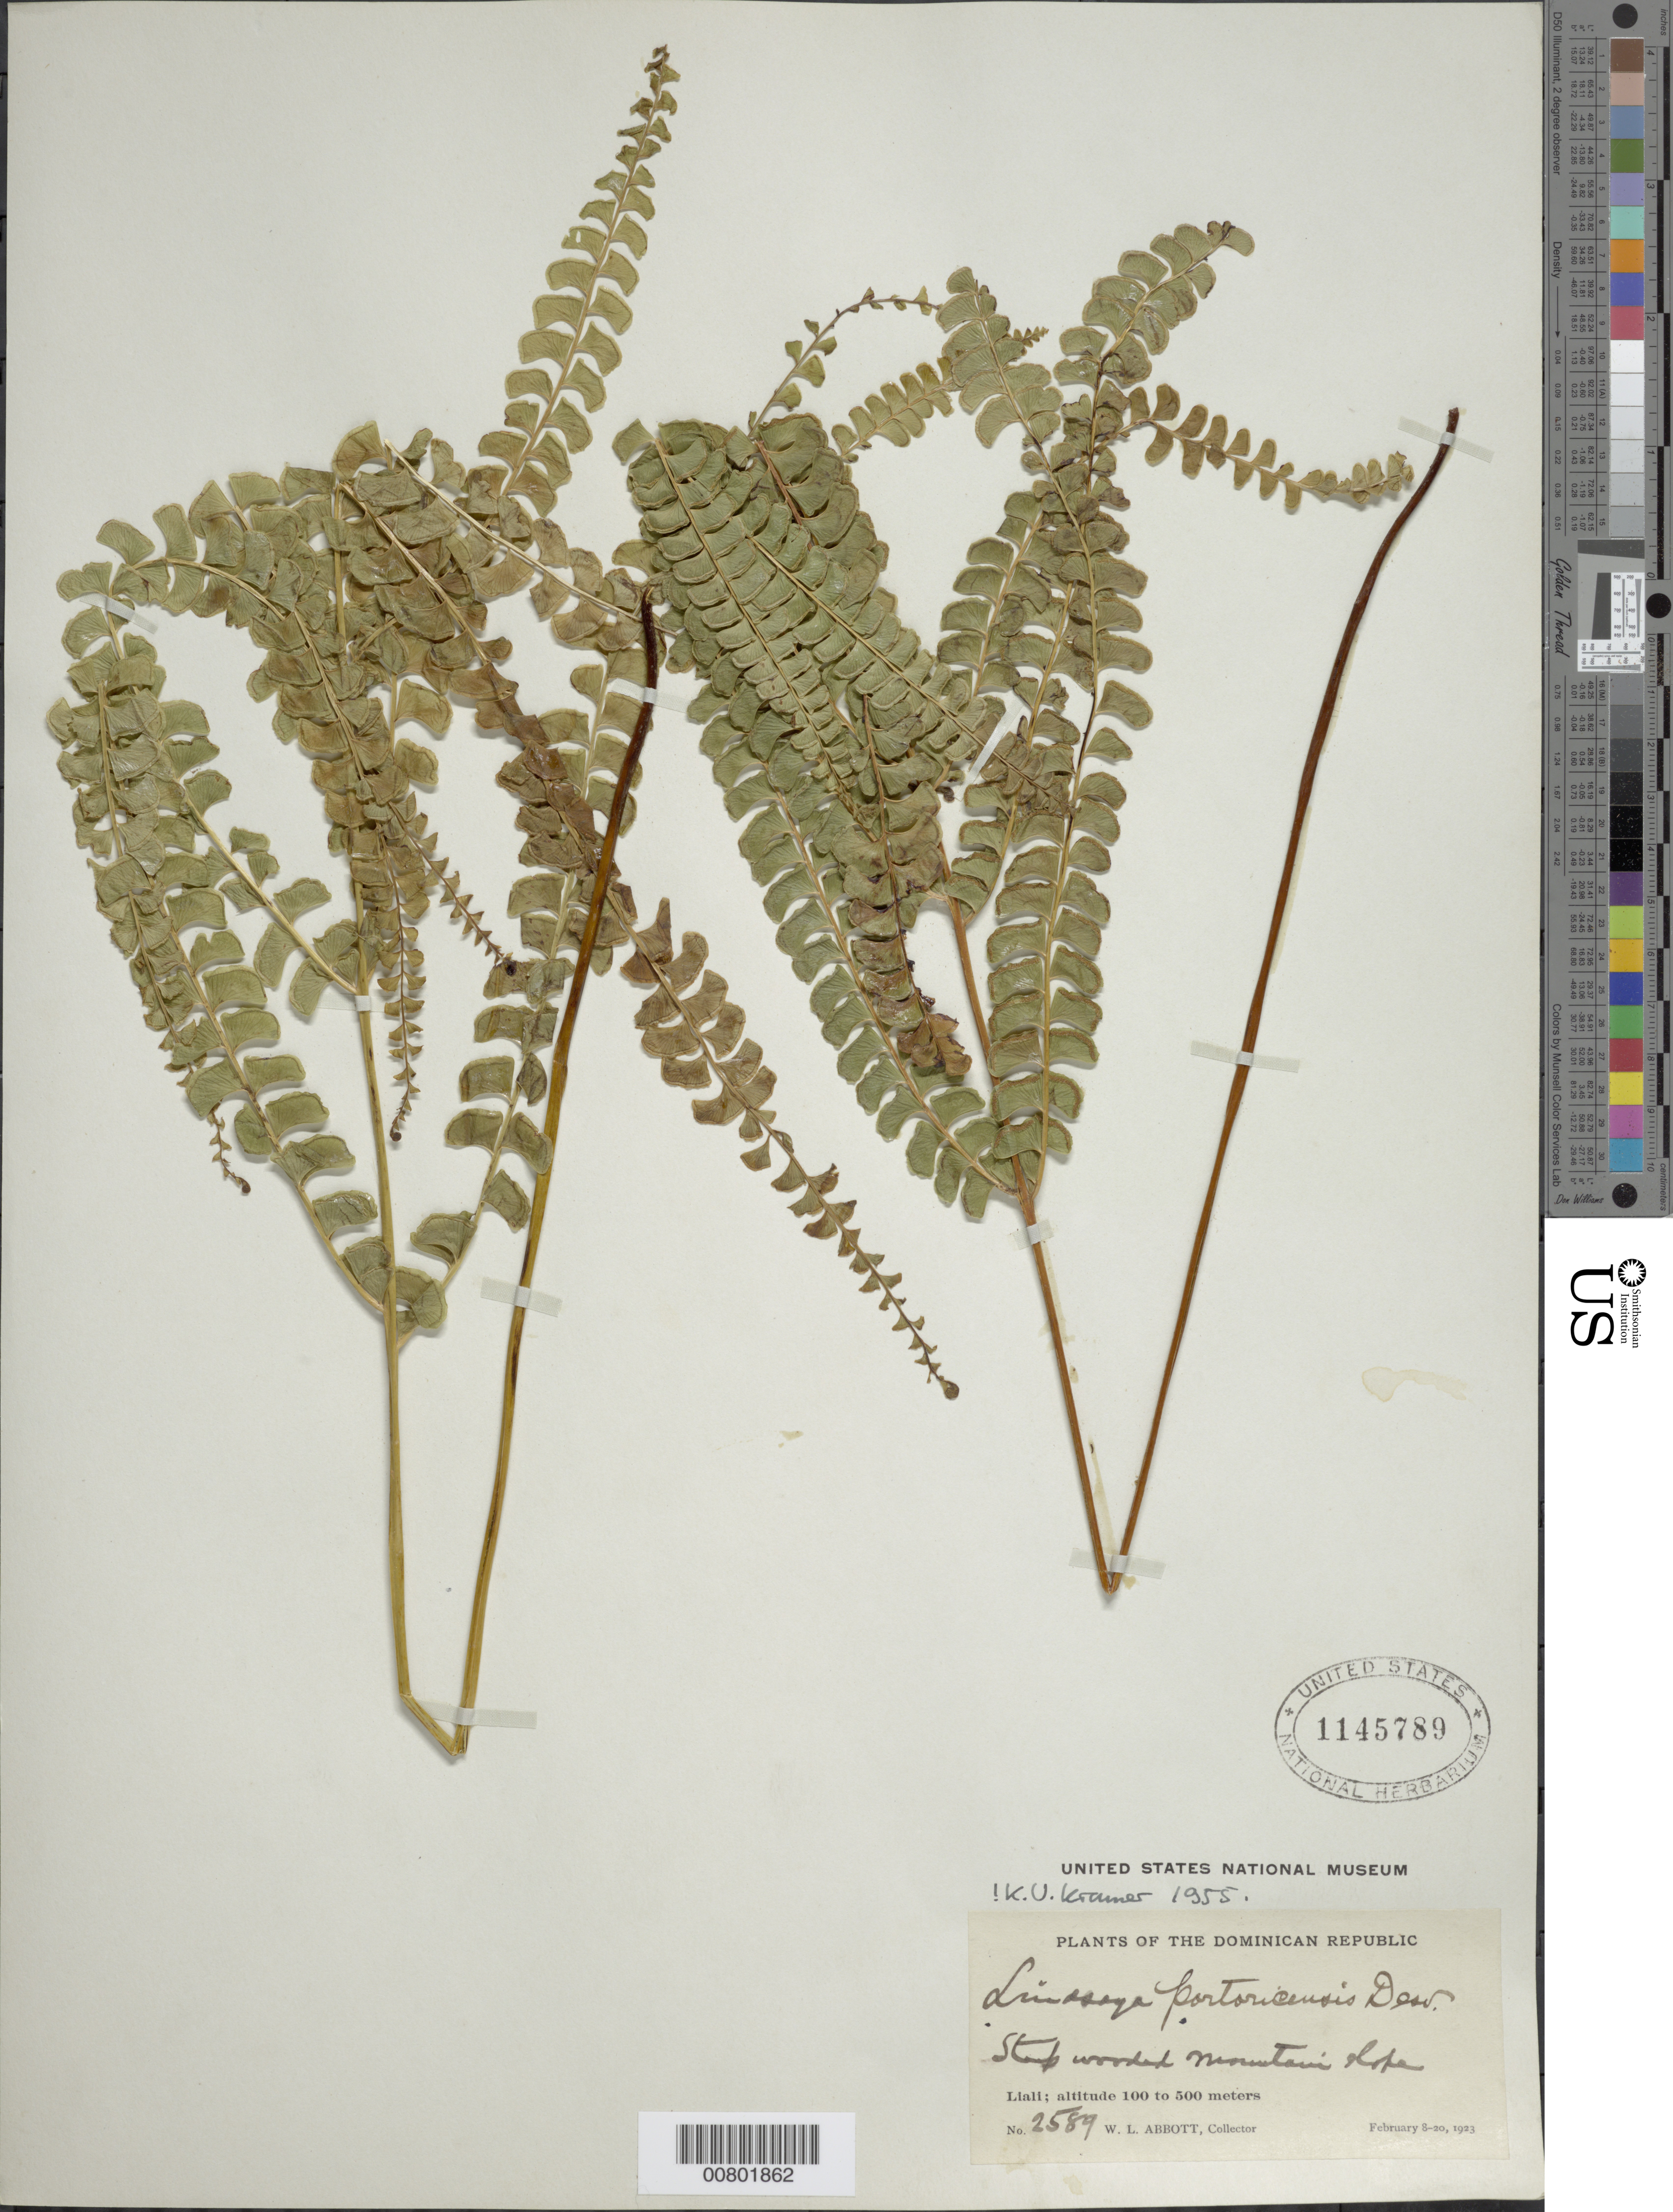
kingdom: Plantae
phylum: Tracheophyta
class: Polypodiopsida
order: Polypodiales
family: Lindsaeaceae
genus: Lindsaea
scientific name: Lindsaea portoricensis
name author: Desv.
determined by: Kramer, K. U.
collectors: W. L. Abbott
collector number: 2589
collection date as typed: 08 Feb 1923 to 20 Feb 1923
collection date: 1923-02-08/1923-02-20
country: Dominican Republic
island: Hispaniola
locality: Liali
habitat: Steep wooded mountain slope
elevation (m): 100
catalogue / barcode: US 1145789